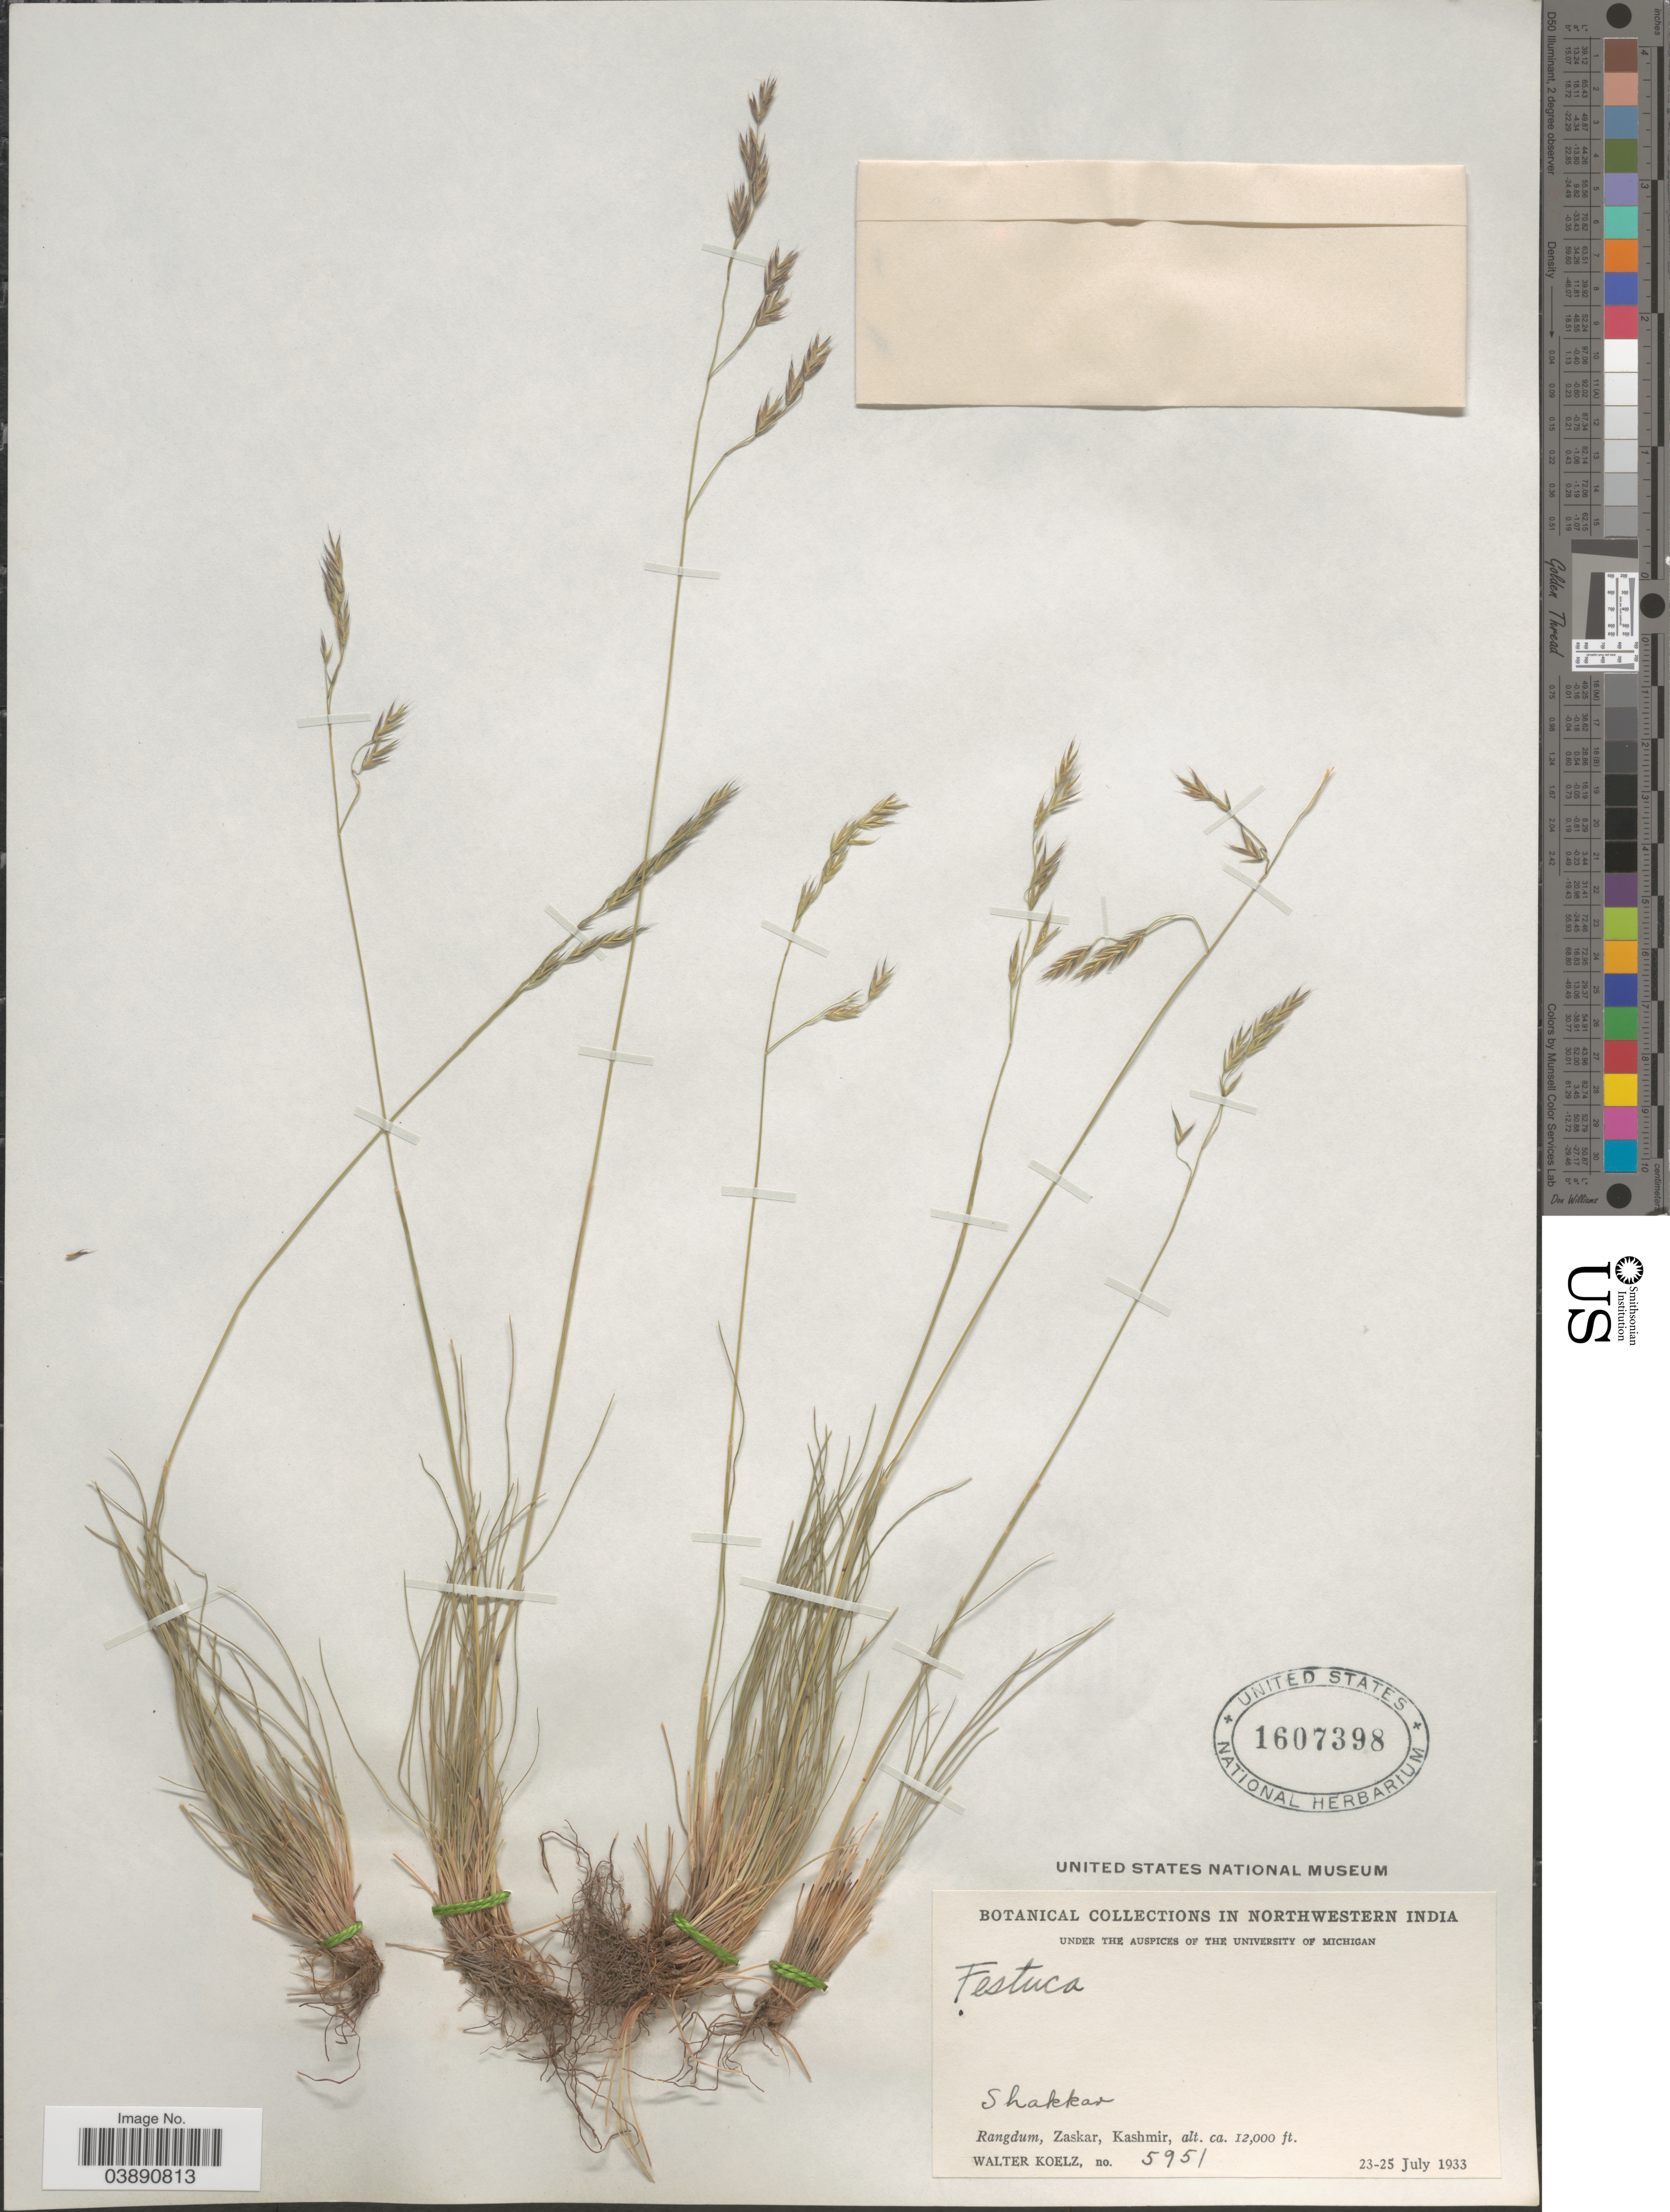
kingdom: Plantae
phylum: Tracheophyta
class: Liliopsida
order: Poales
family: Poaceae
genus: Festuca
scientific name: Festuca cumminsii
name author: Stapf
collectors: W. N. Koelz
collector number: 5951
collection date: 1933-07-23/1933-07-25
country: India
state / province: Jammu and Kashmir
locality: Northwestern India. Shakkar. Rangdum, Zaskar, Kashmir.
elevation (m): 3658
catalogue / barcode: US 1607398